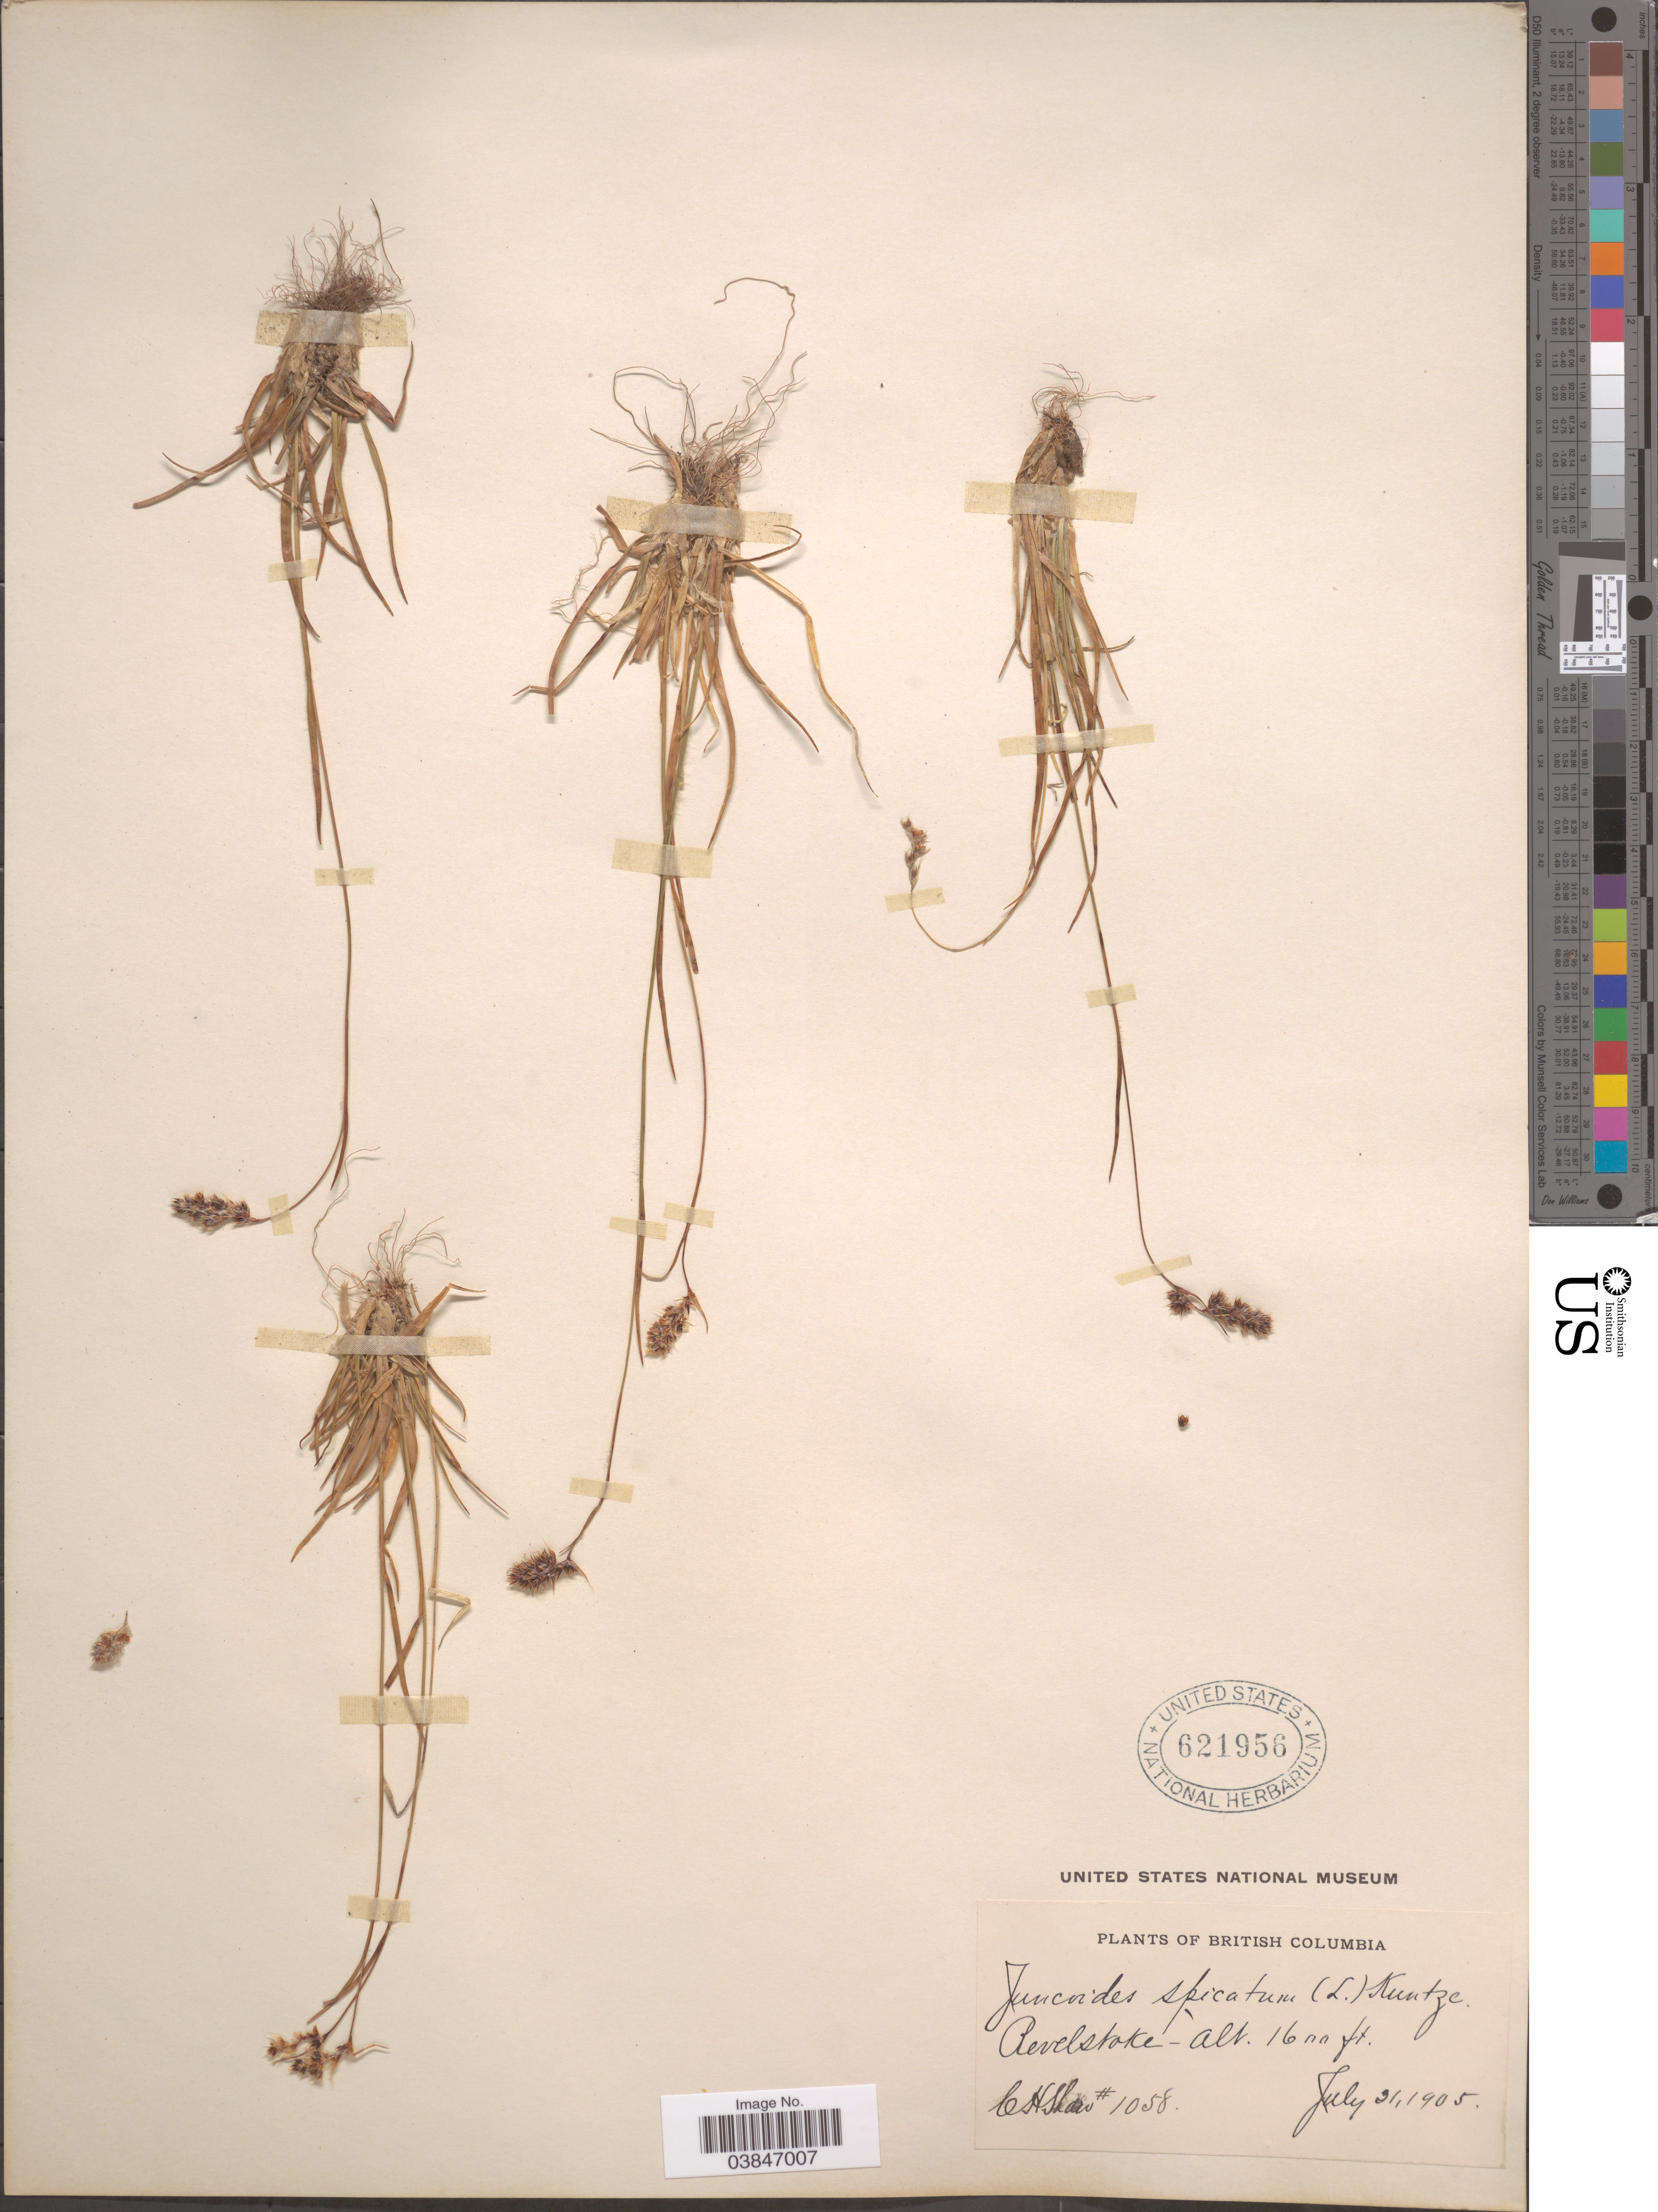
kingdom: Plantae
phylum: Tracheophyta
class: Liliopsida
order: Poales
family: Juncaceae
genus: Luzula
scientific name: Luzula spicata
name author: (L.) DC.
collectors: C. H. Shaw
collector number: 1058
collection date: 1905-07-21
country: Canada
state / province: British Columbia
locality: Revelstoke.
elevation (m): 488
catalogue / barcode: US 621956